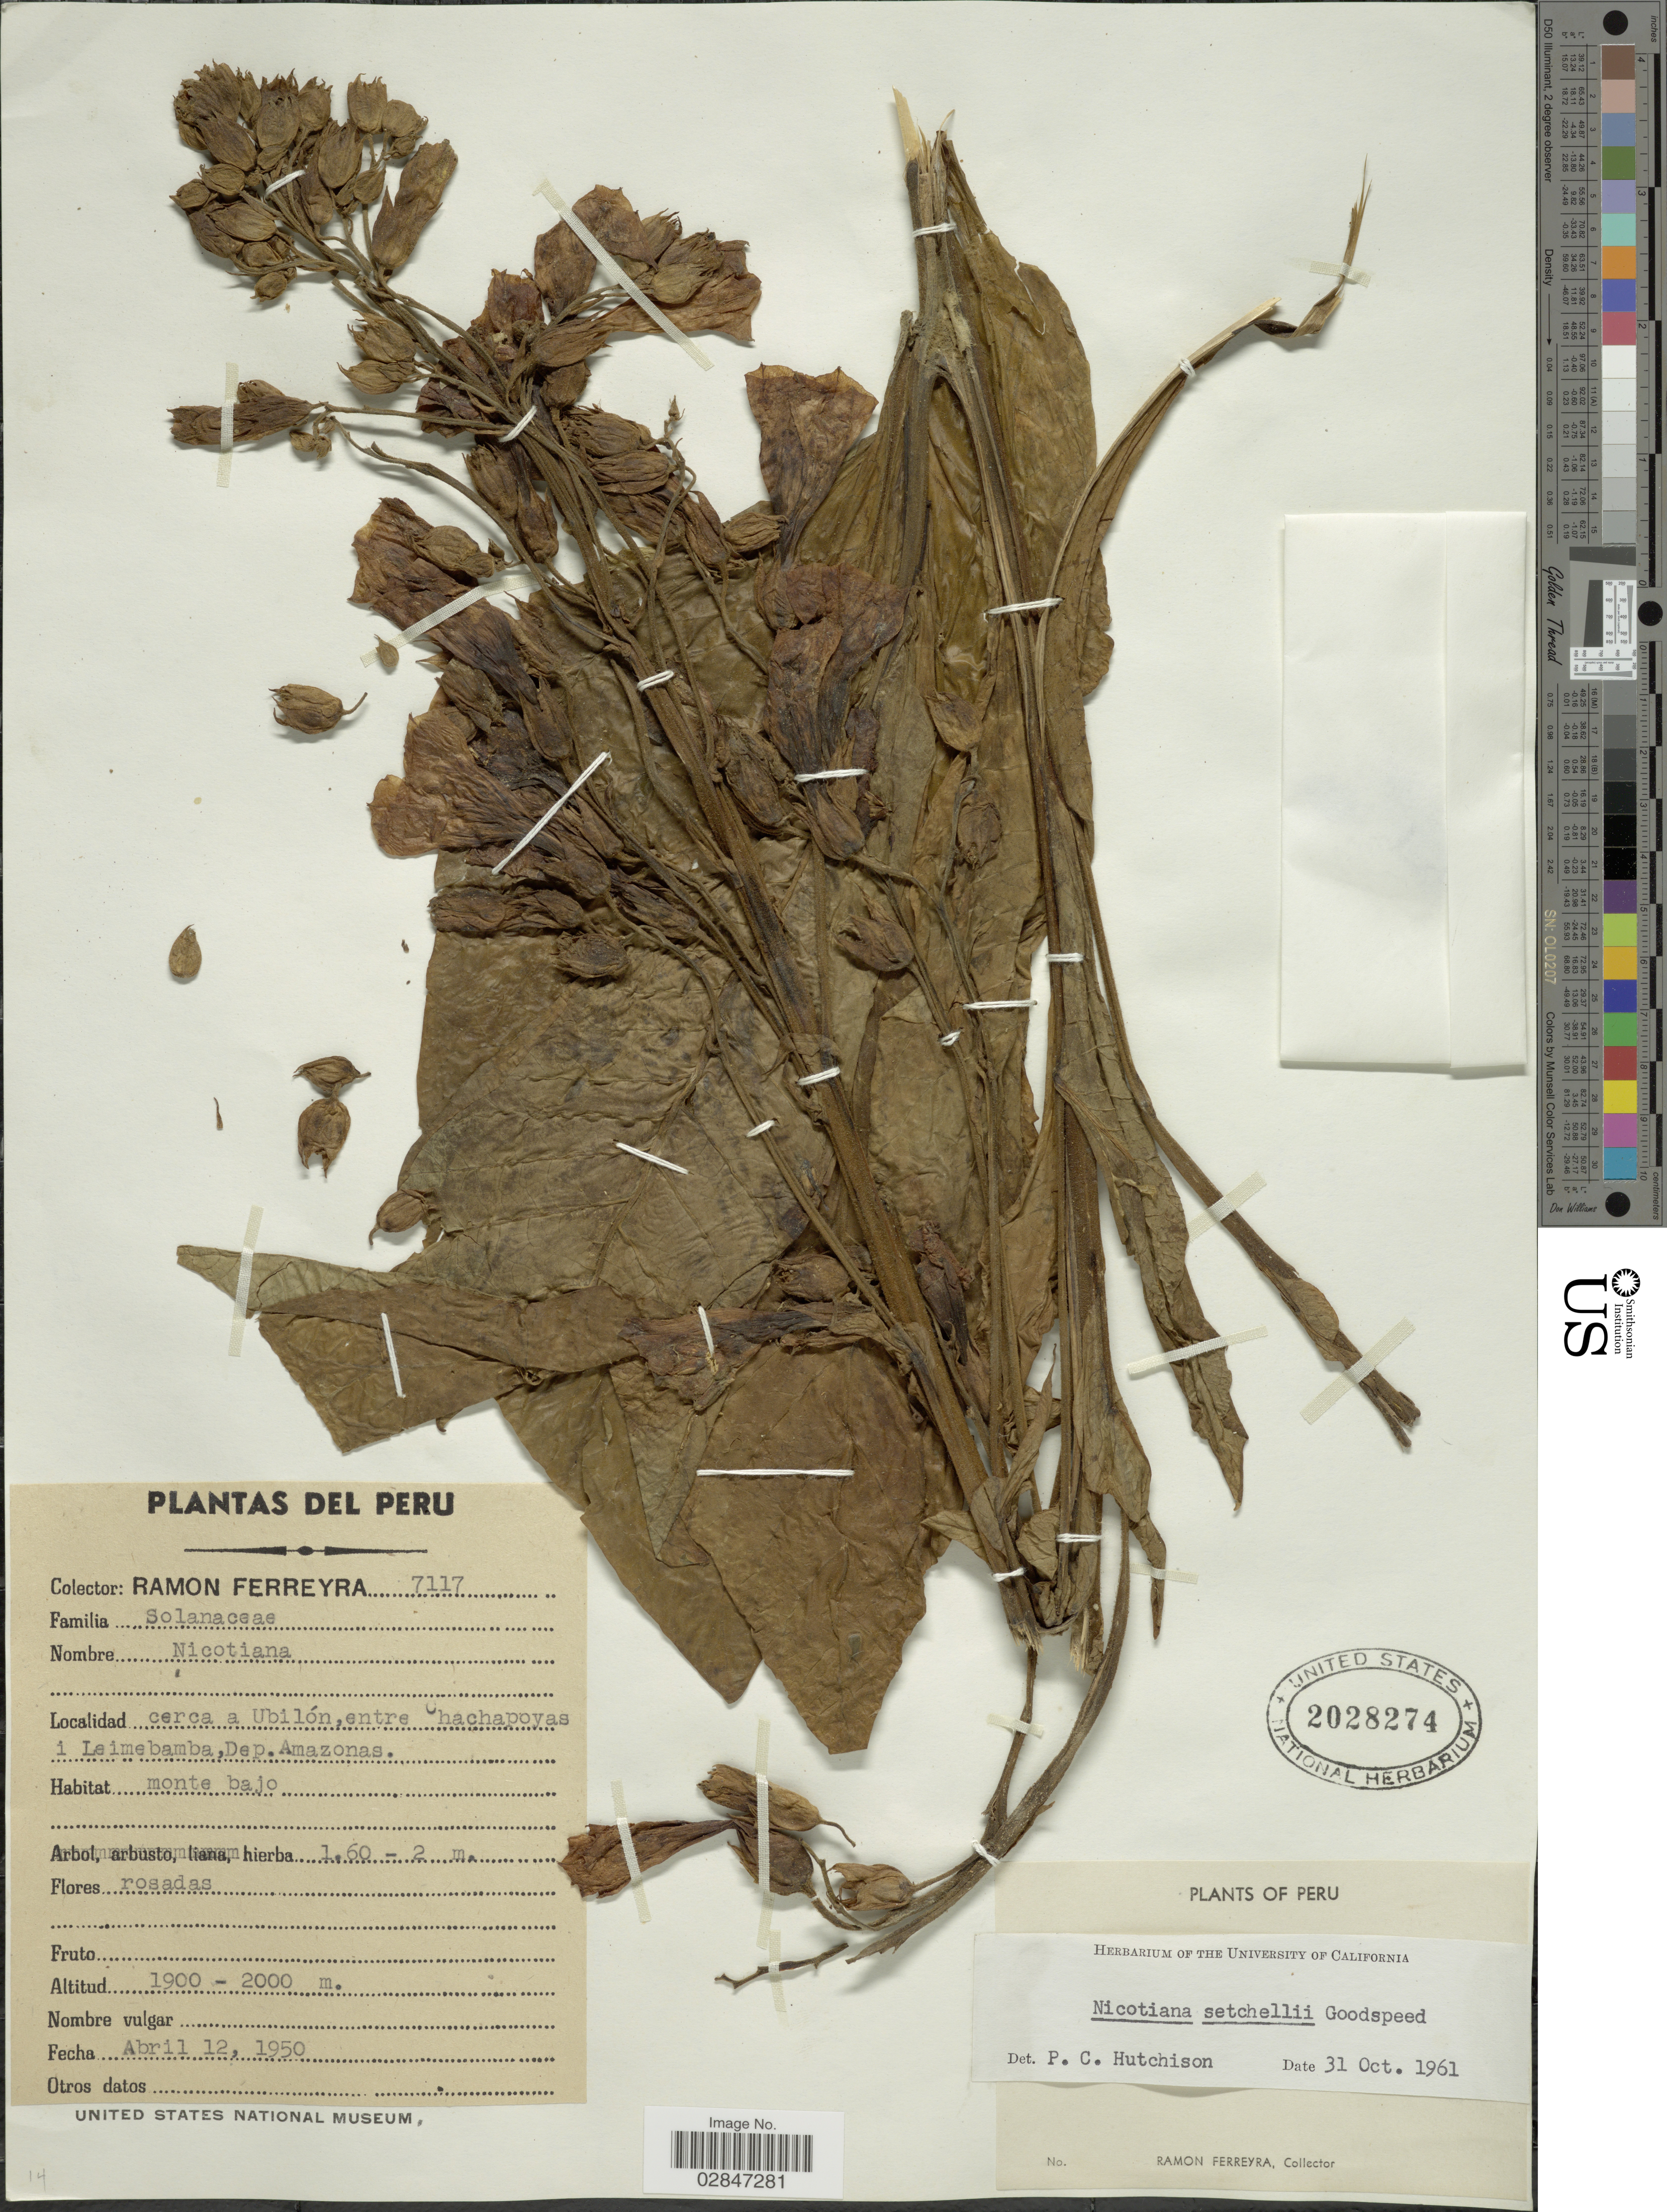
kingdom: Plantae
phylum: Tracheophyta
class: Magnoliopsida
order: Solanales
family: Solanaceae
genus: Nicotiana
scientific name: Nicotiana setchellii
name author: Goodsp.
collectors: R. A. Ferreyra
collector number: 7117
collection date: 1950-04-12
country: Peru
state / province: Amazonas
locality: Cerca a Ubilón, entre Chachapoyas i Leimebamba, Dep. Amazonas.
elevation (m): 1900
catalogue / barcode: US 2028274